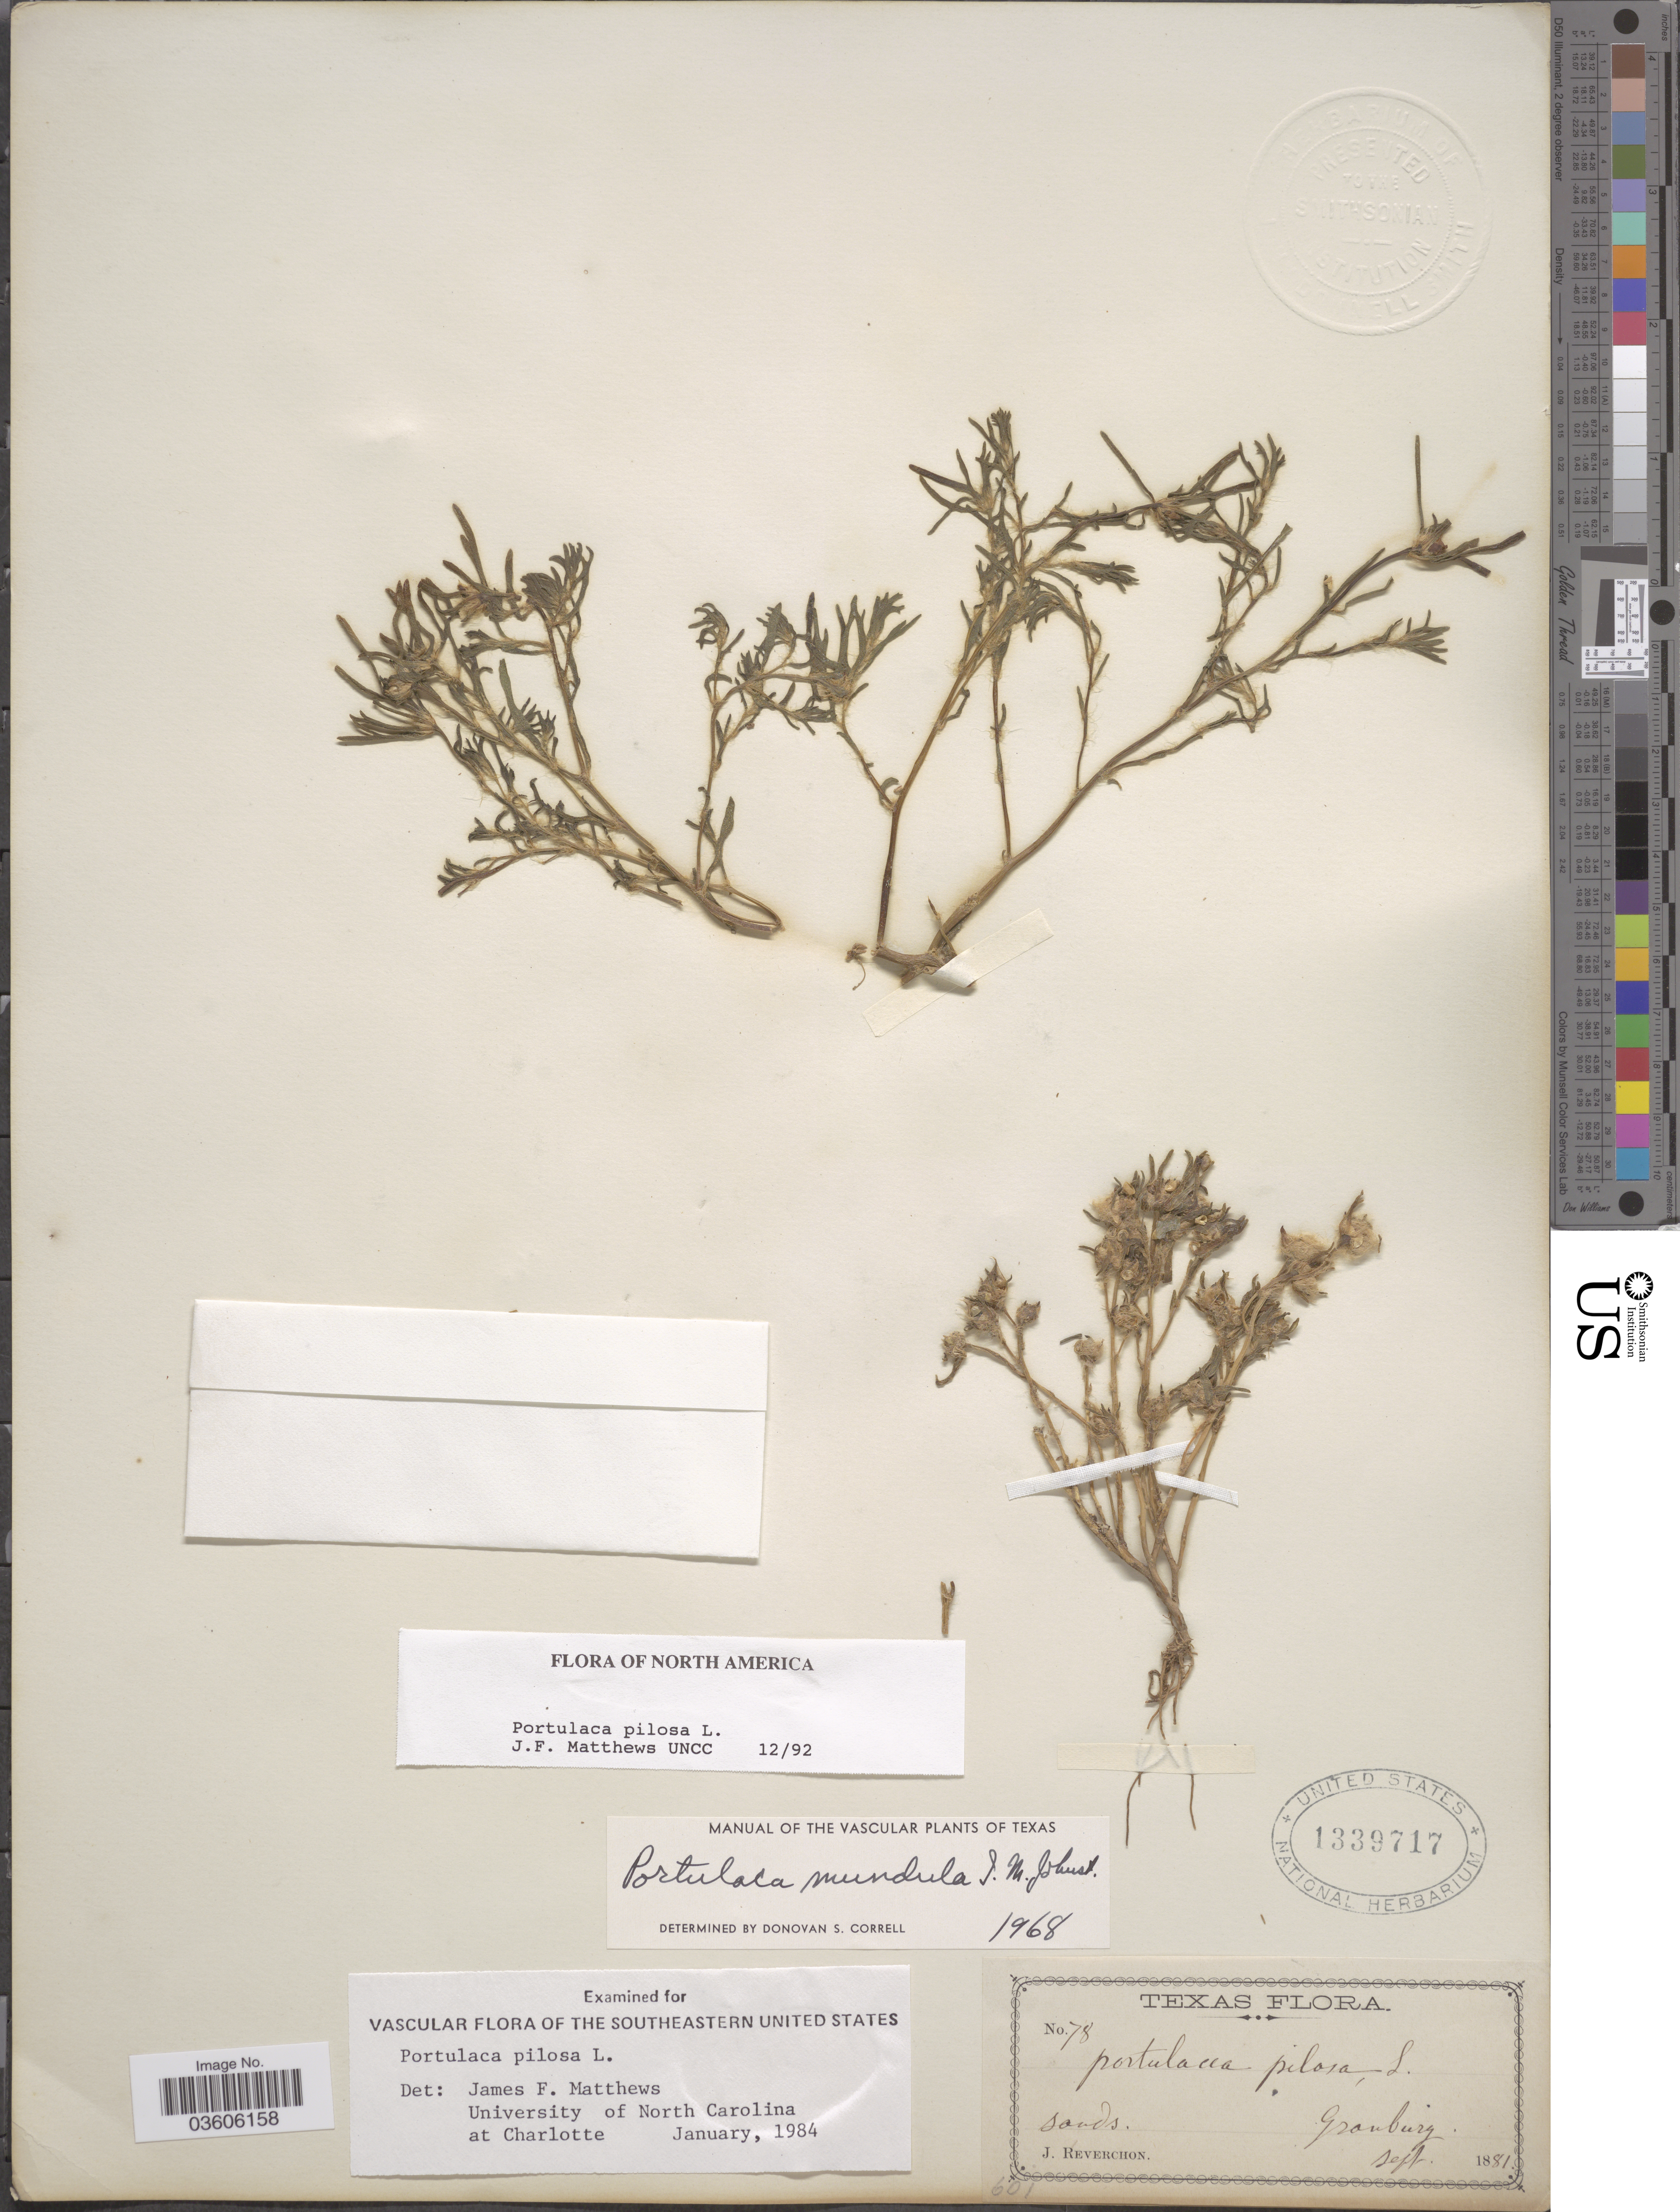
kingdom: Plantae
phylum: Tracheophyta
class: Magnoliopsida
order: Caryophyllales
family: Portulacaceae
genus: Portulaca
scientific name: Portulaca pilosa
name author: L.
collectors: J. Reverchon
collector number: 78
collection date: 1881-09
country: United States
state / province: Texas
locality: Granburg.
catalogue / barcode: US 1339717